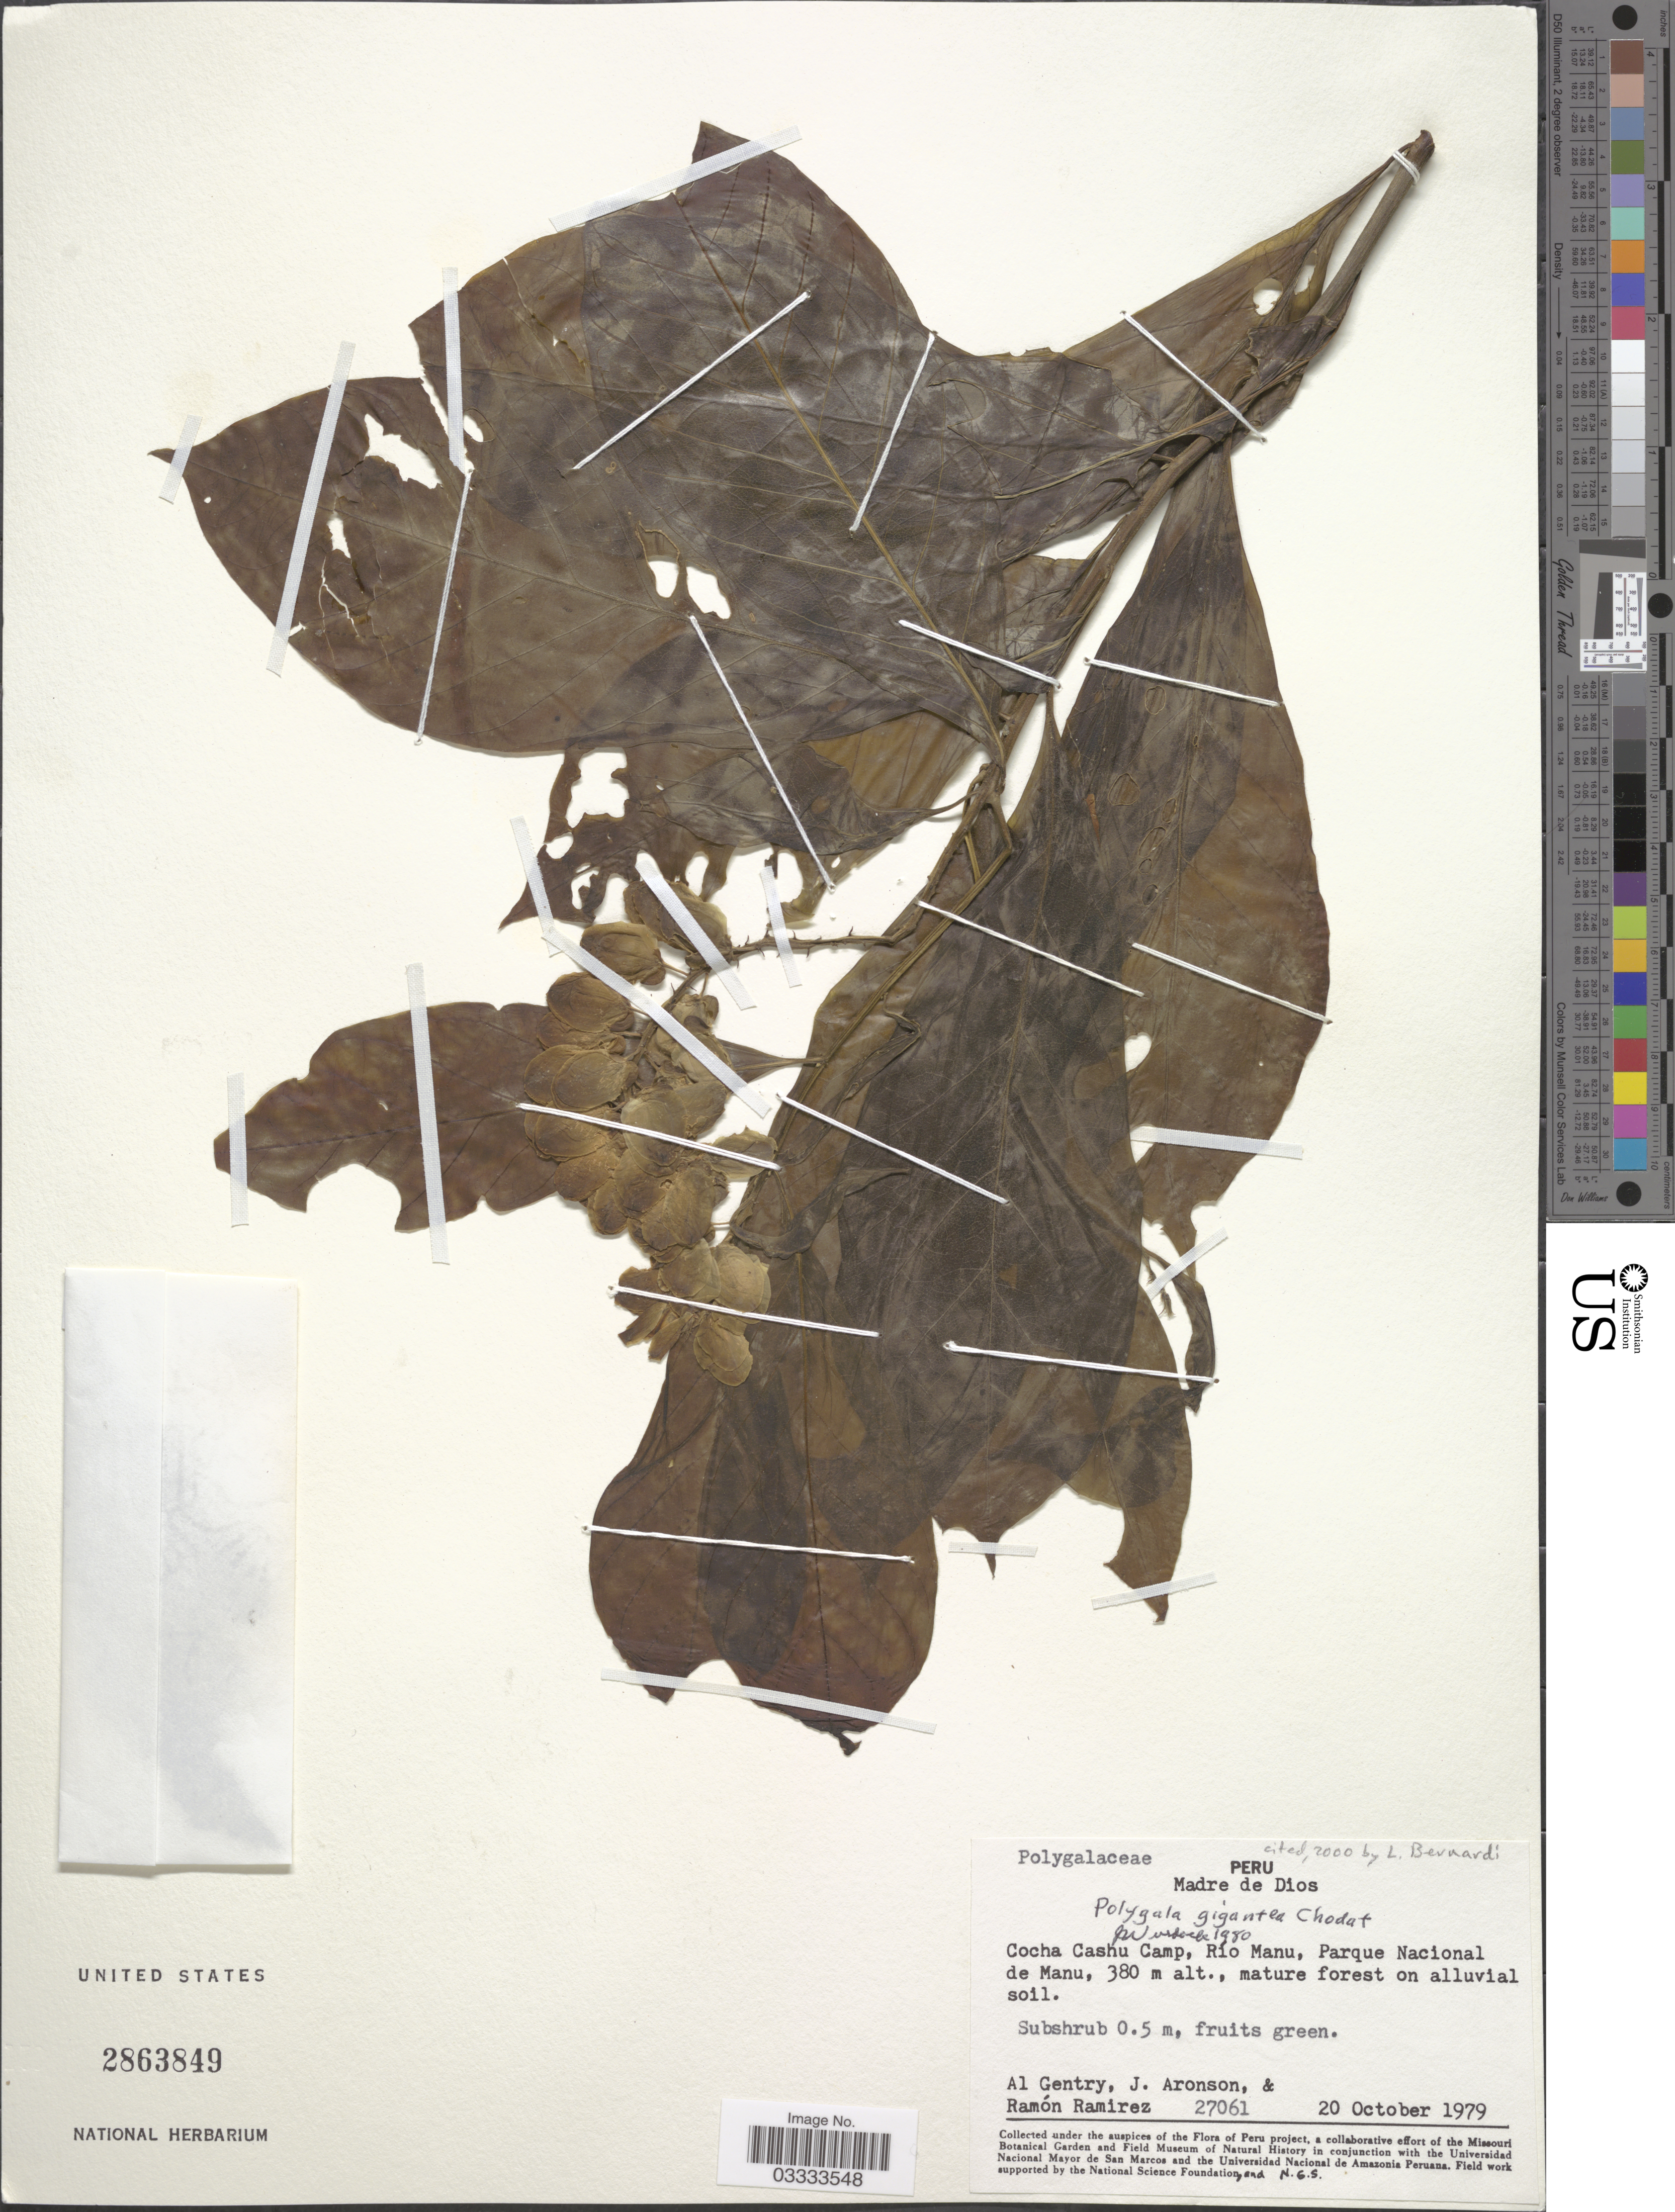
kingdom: Plantae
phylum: Tracheophyta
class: Magnoliopsida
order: Fabales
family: Polygalaceae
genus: Caamembeca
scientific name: Caamembeca gigantea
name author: (Chodat) J.F.B. Pastore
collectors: A. H. Gentry, J. Aronson & R. Ramirez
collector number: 27061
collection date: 1979-10-20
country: Peru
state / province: Madre de Dios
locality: Cocha Cashu Camp, Río Manu, Parque Nacional de Manu.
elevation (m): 380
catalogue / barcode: US 2863849